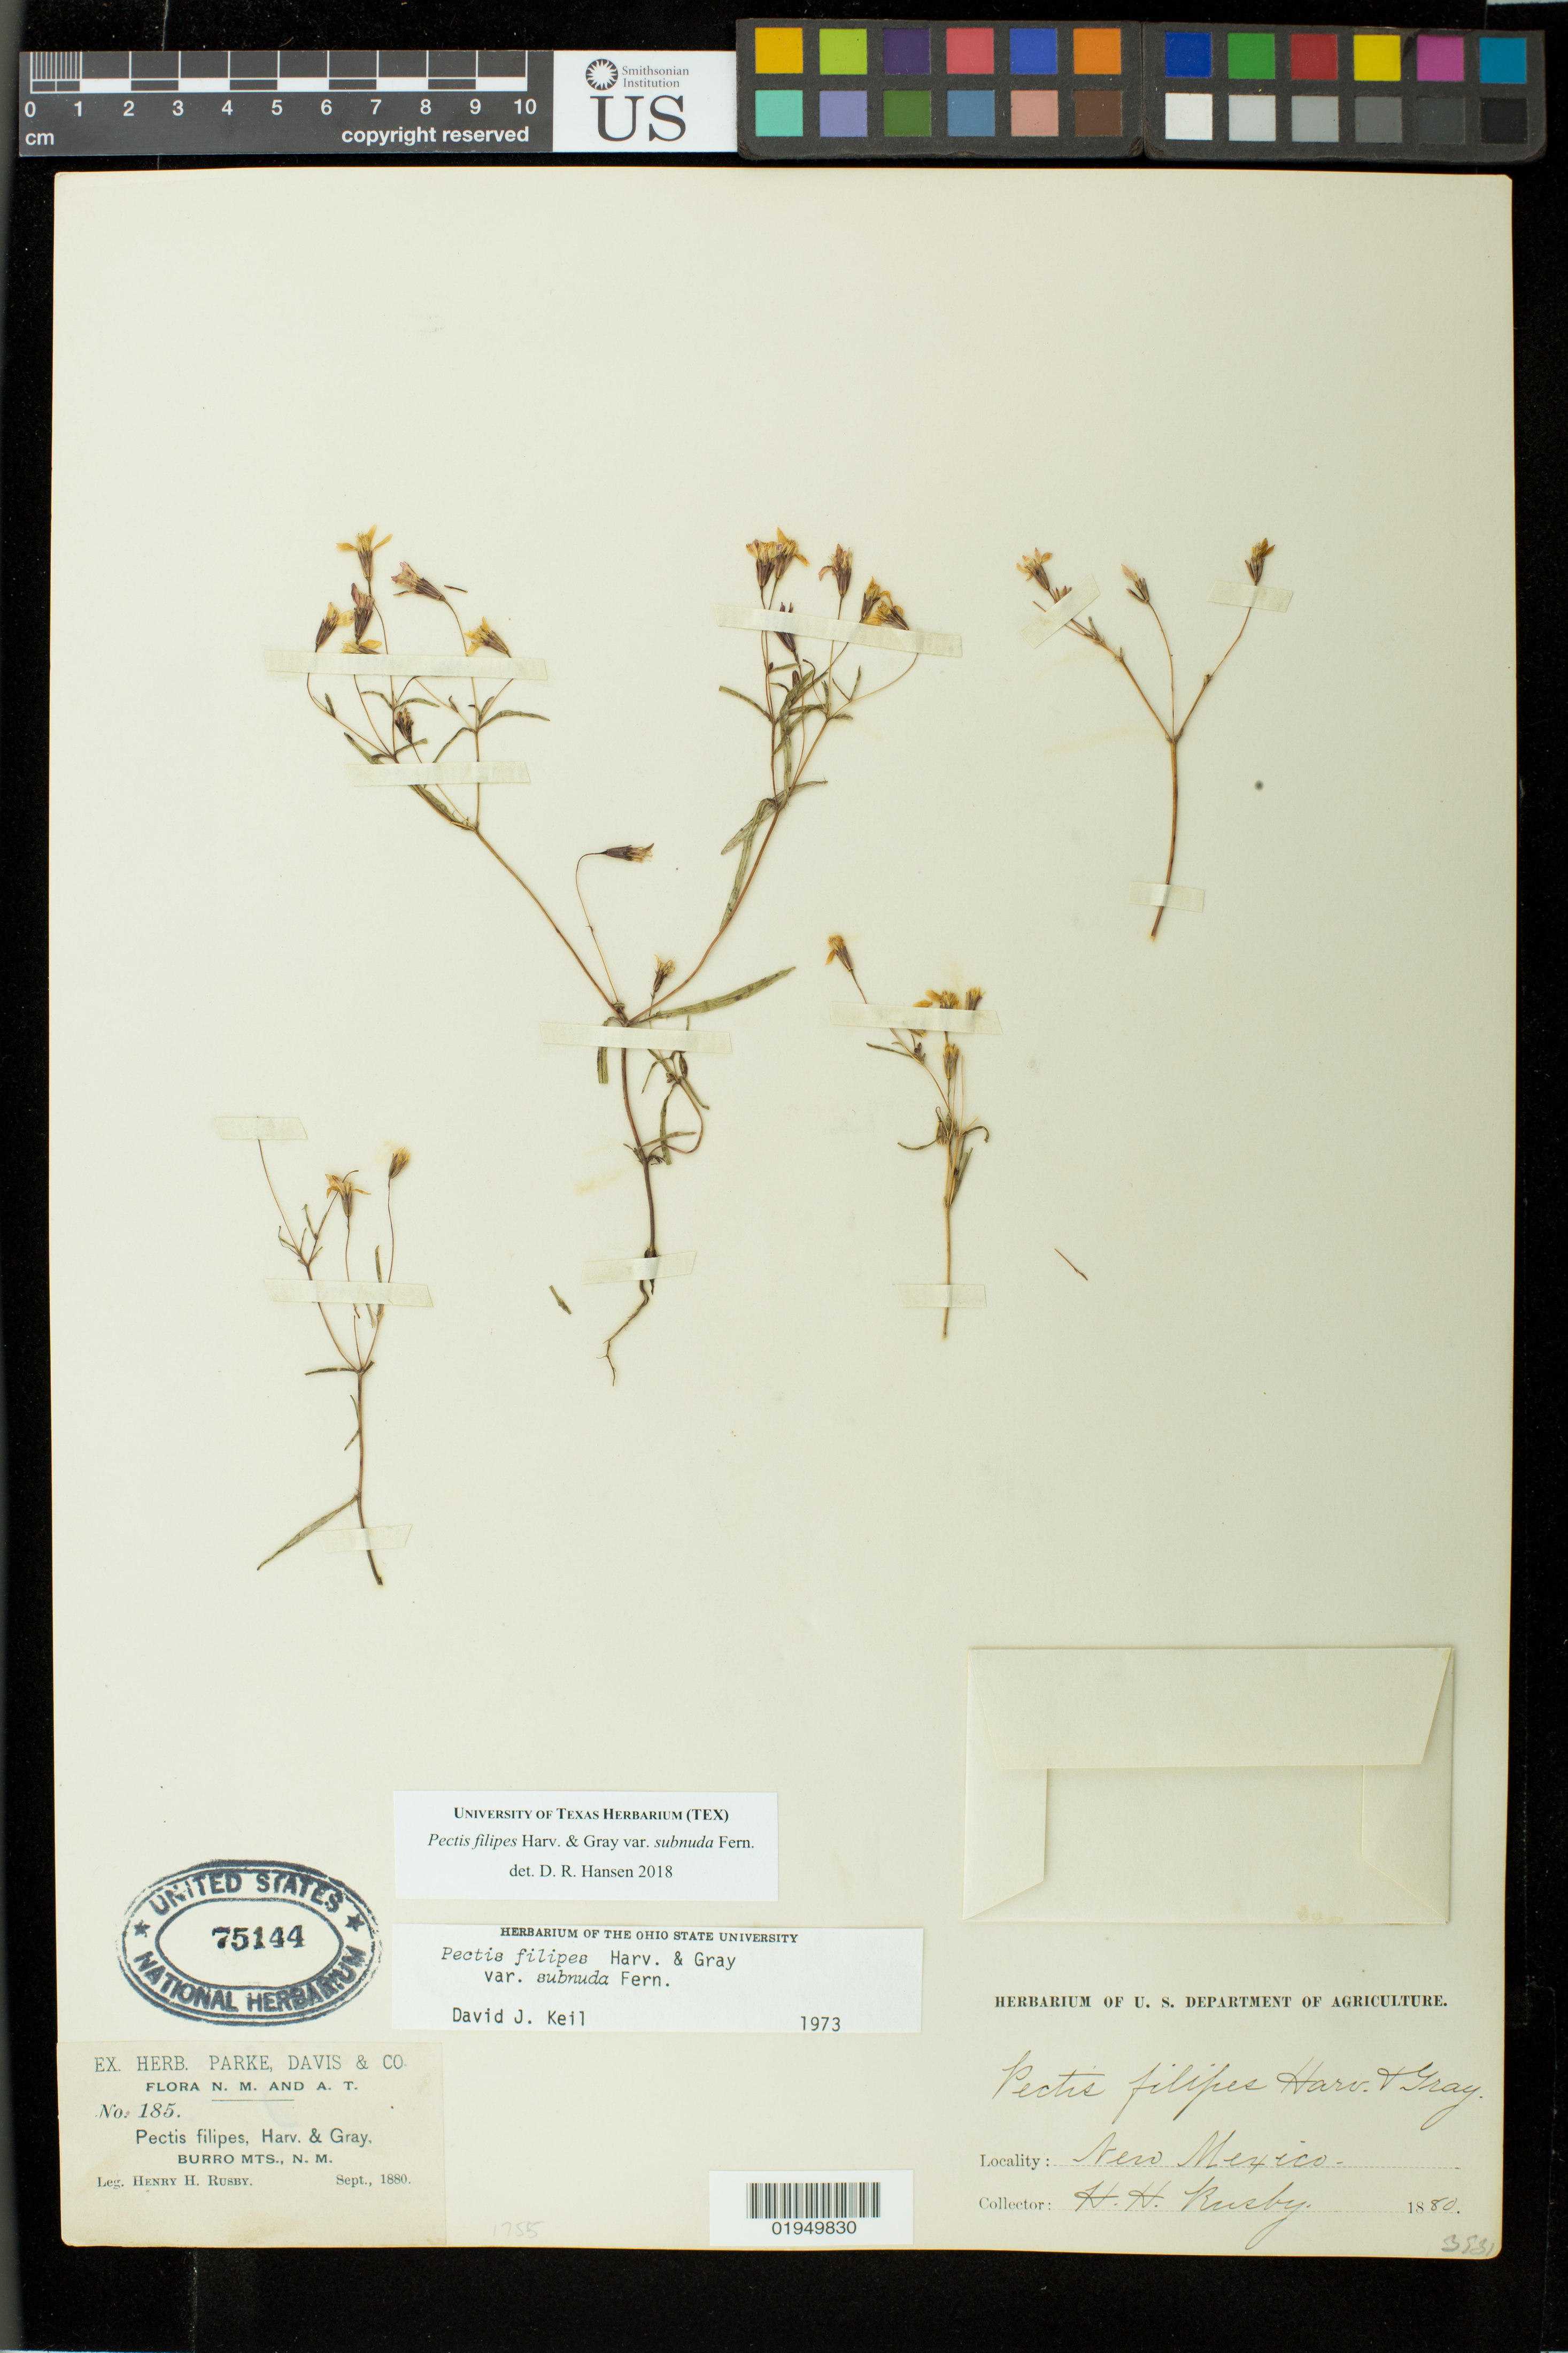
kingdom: Plantae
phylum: Tracheophyta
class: Magnoliopsida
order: Asterales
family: Asteraceae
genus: Pectis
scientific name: Pectis filipes var. subnuda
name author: Fernald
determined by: Hansen, D. R.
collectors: H. H. Rusby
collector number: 185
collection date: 1880-09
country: United States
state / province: New Mexico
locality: Burro Mts.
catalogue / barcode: US 75144